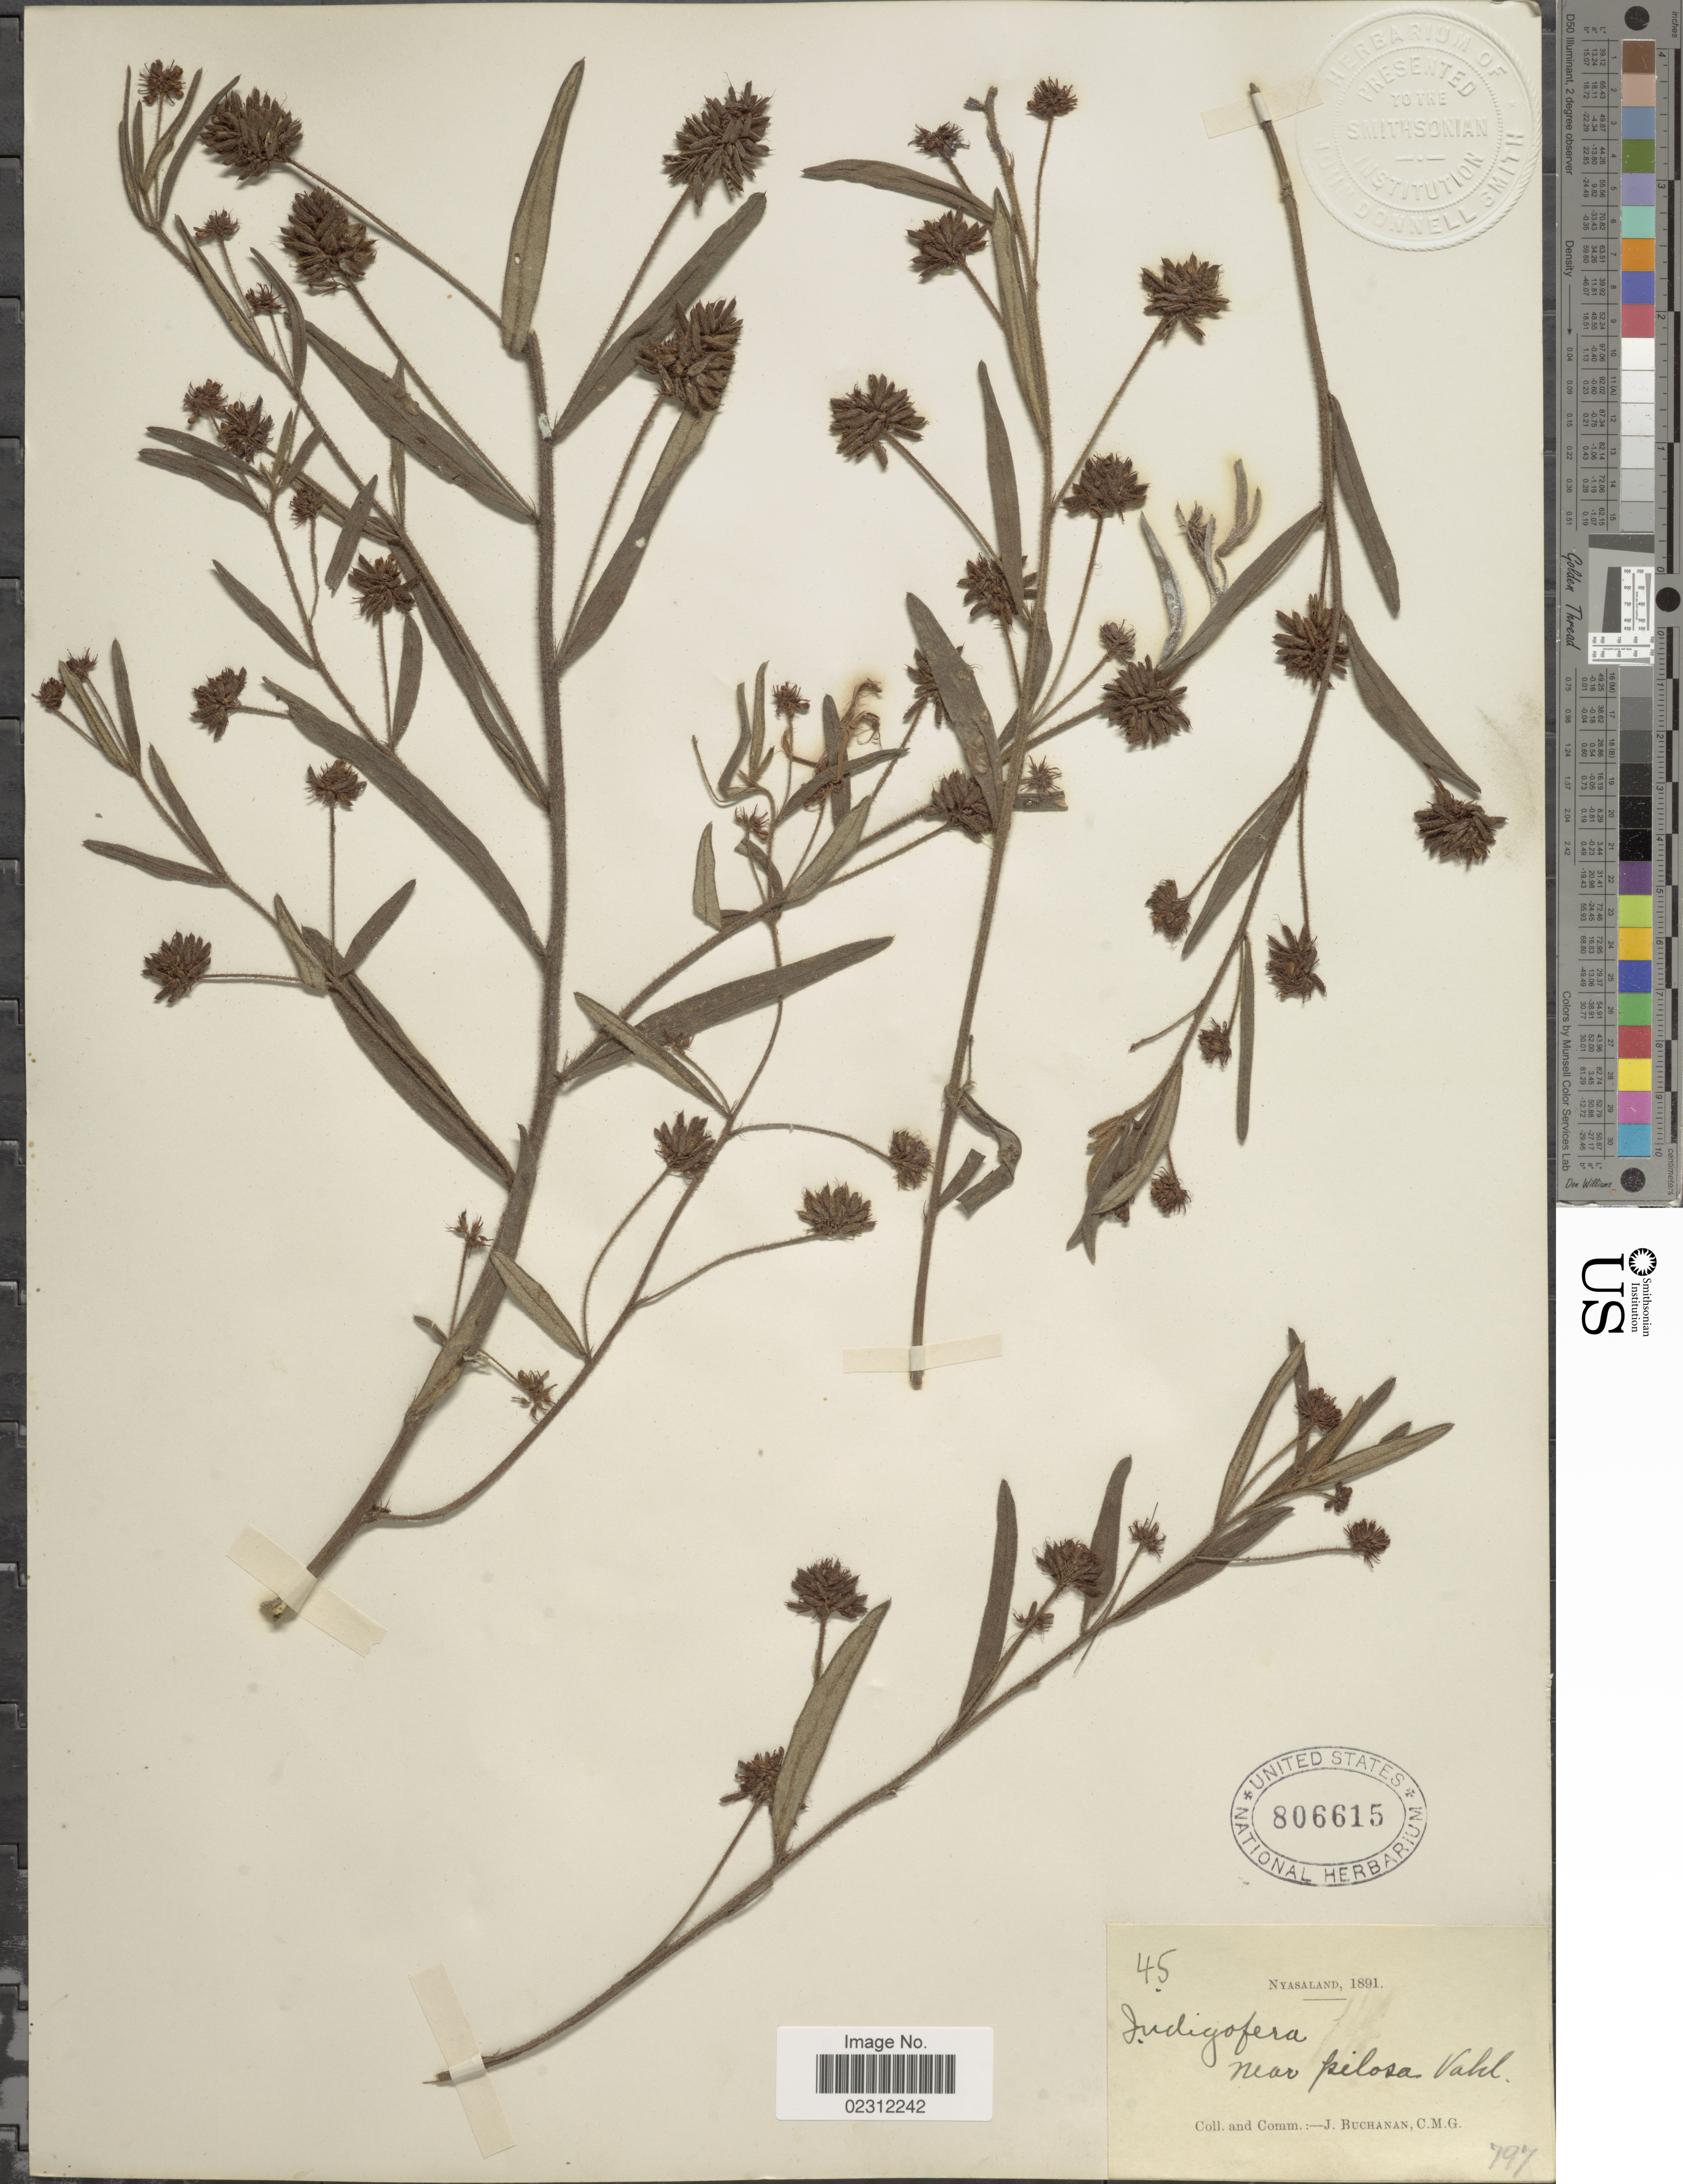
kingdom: Plantae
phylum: Tracheophyta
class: Magnoliopsida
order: Fabales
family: Fabaceae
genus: Indigofera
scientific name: Indigofera trachyphylla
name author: Oliv.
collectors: J. Buchanan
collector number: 45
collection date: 1891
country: Malawi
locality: Nyasaland.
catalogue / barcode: US 806615